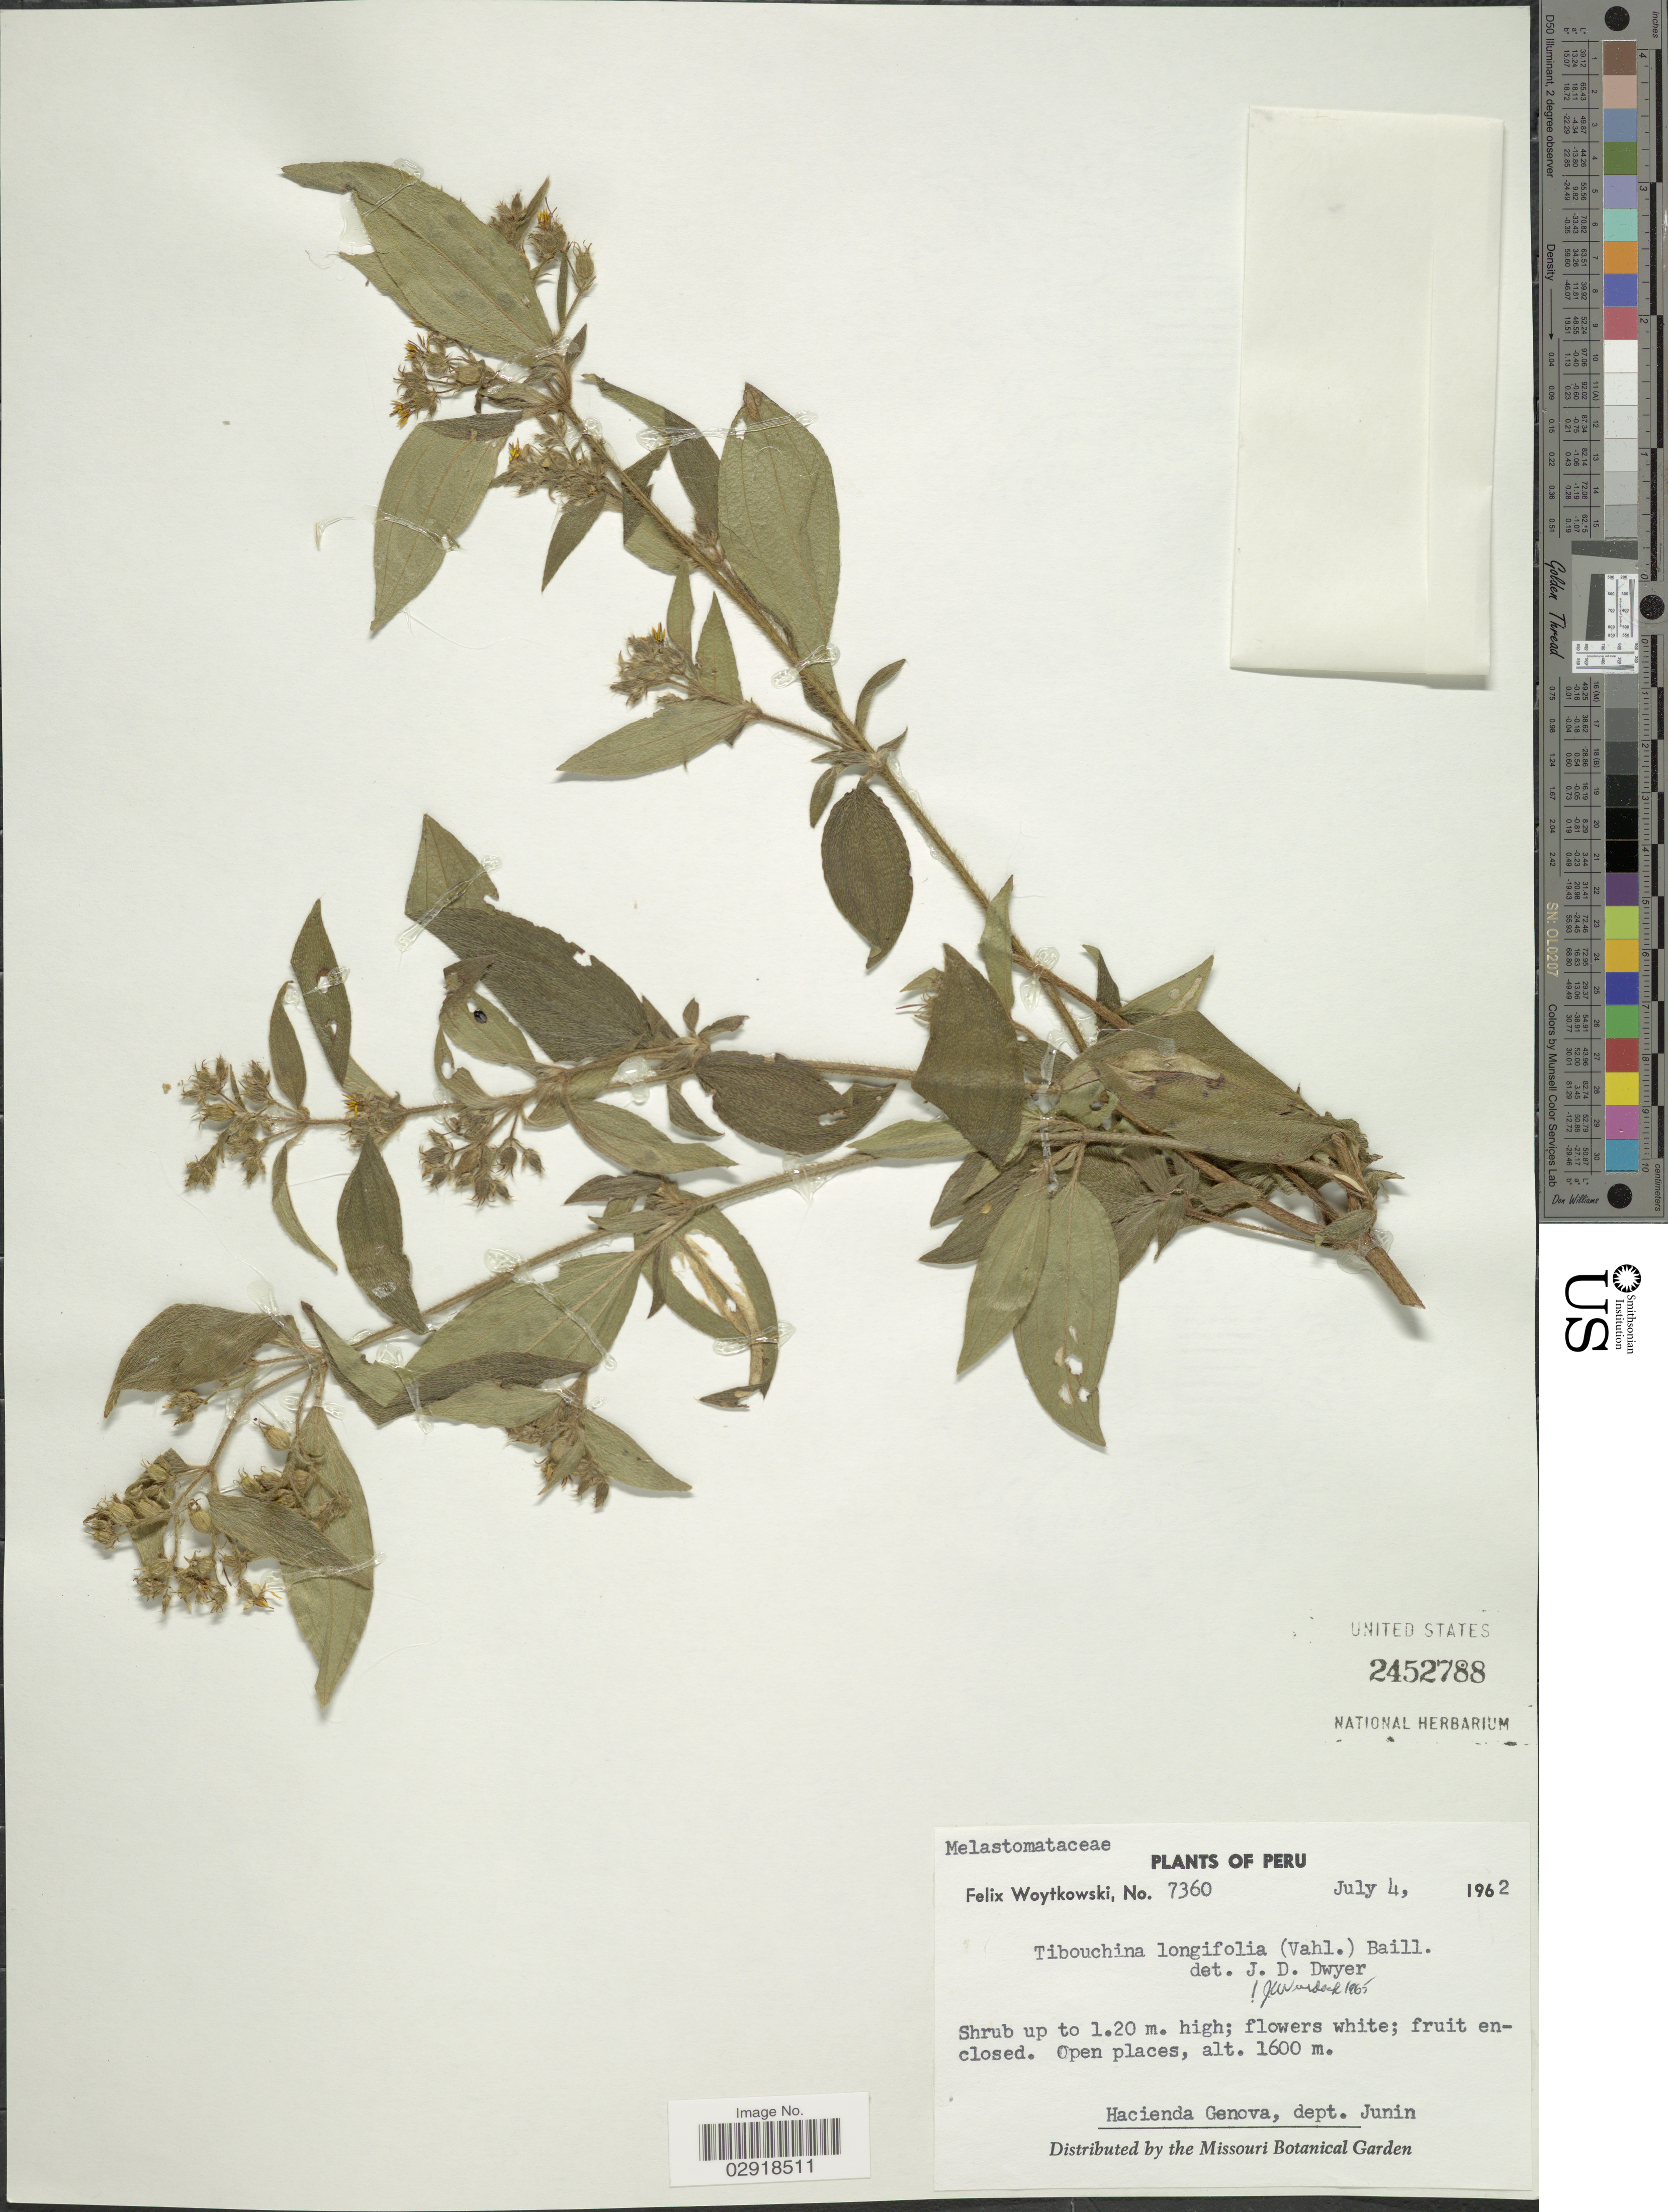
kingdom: Plantae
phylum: Tracheophyta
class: Magnoliopsida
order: Myrtales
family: Melastomataceae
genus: Chaetogastra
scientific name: Chaetogastra longifolia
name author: (Vahl) DC.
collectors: F. Woytkowski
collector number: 7360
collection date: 1962-07-04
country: Peru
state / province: Junín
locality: Hacienda Genova, dept. Junin.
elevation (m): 1600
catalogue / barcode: US 2452788